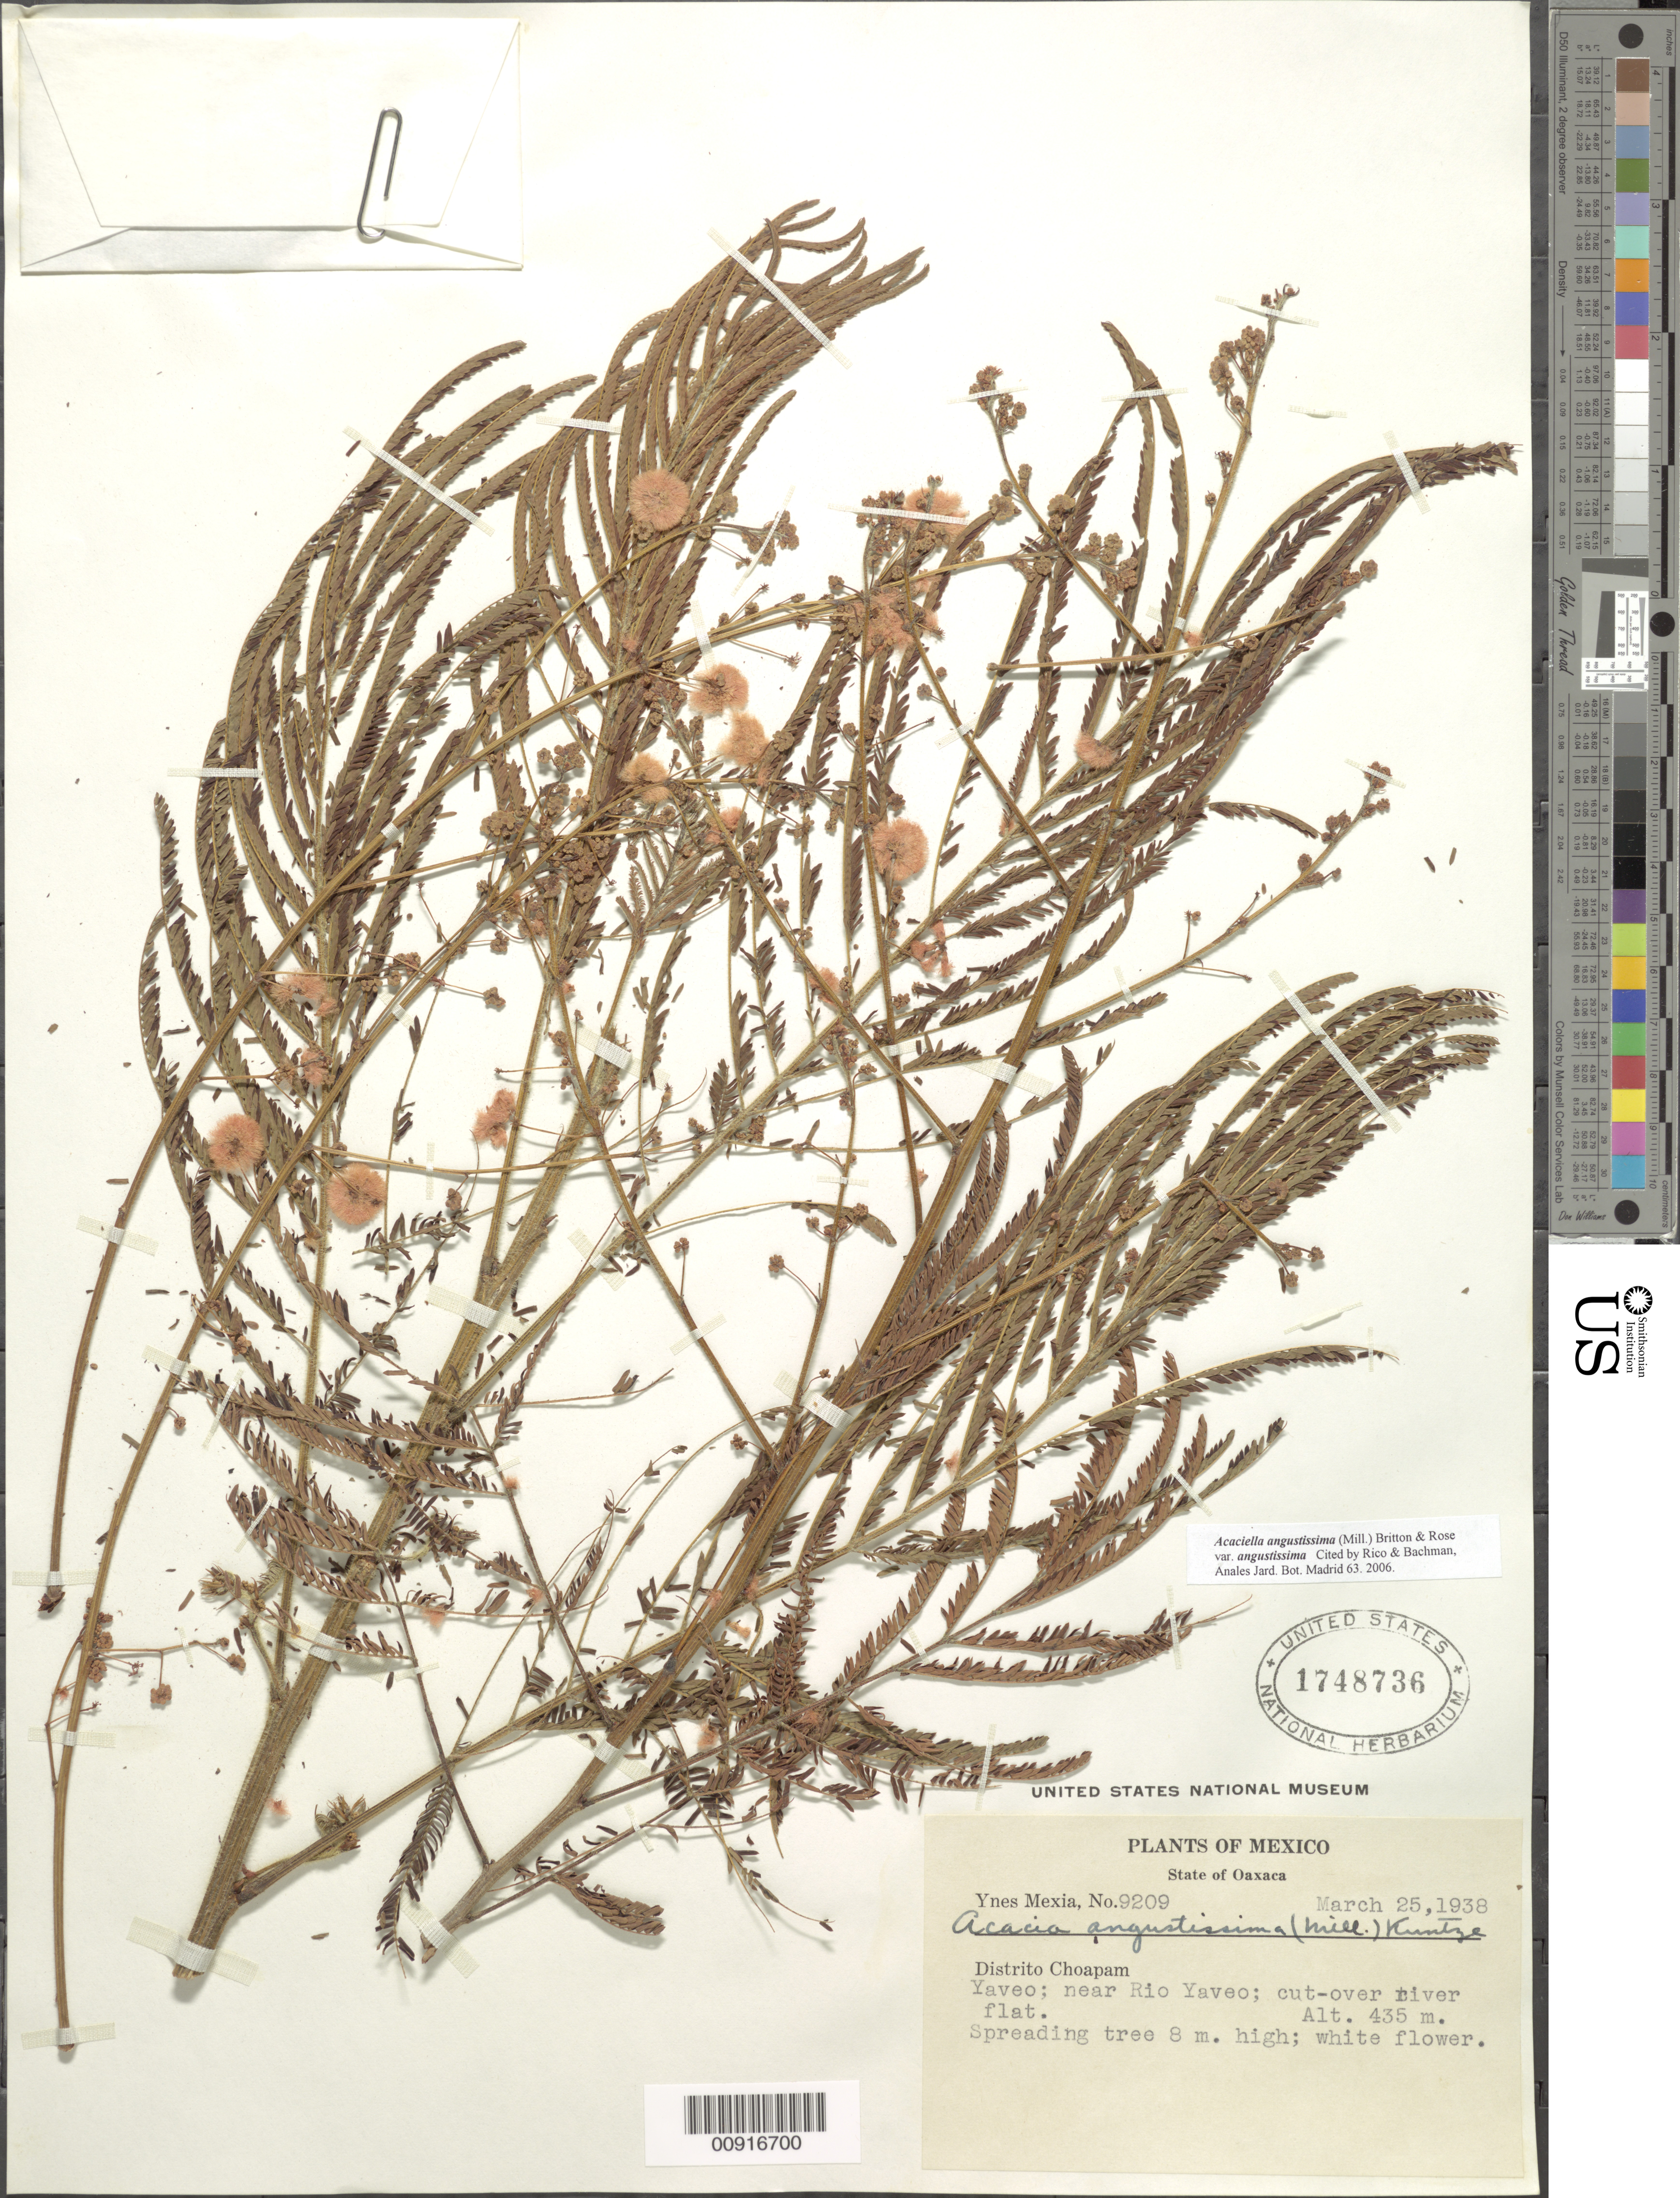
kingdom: Plantae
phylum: Tracheophyta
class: Magnoliopsida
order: Fabales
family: Fabaceae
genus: Acaciella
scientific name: Acaciella angustissima var. angustissima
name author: (Mill.) Britton & Rose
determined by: Rico, L.; Bachman, --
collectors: Y. Mexia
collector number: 9209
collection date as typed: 25 Mar 1938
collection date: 1938-03-25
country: Mexico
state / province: Oaxaca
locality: State of Oaxaca: Distrito Choapam: Yaveo; near Río Yaveo.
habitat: Cut-over river flat.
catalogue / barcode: US 1748736